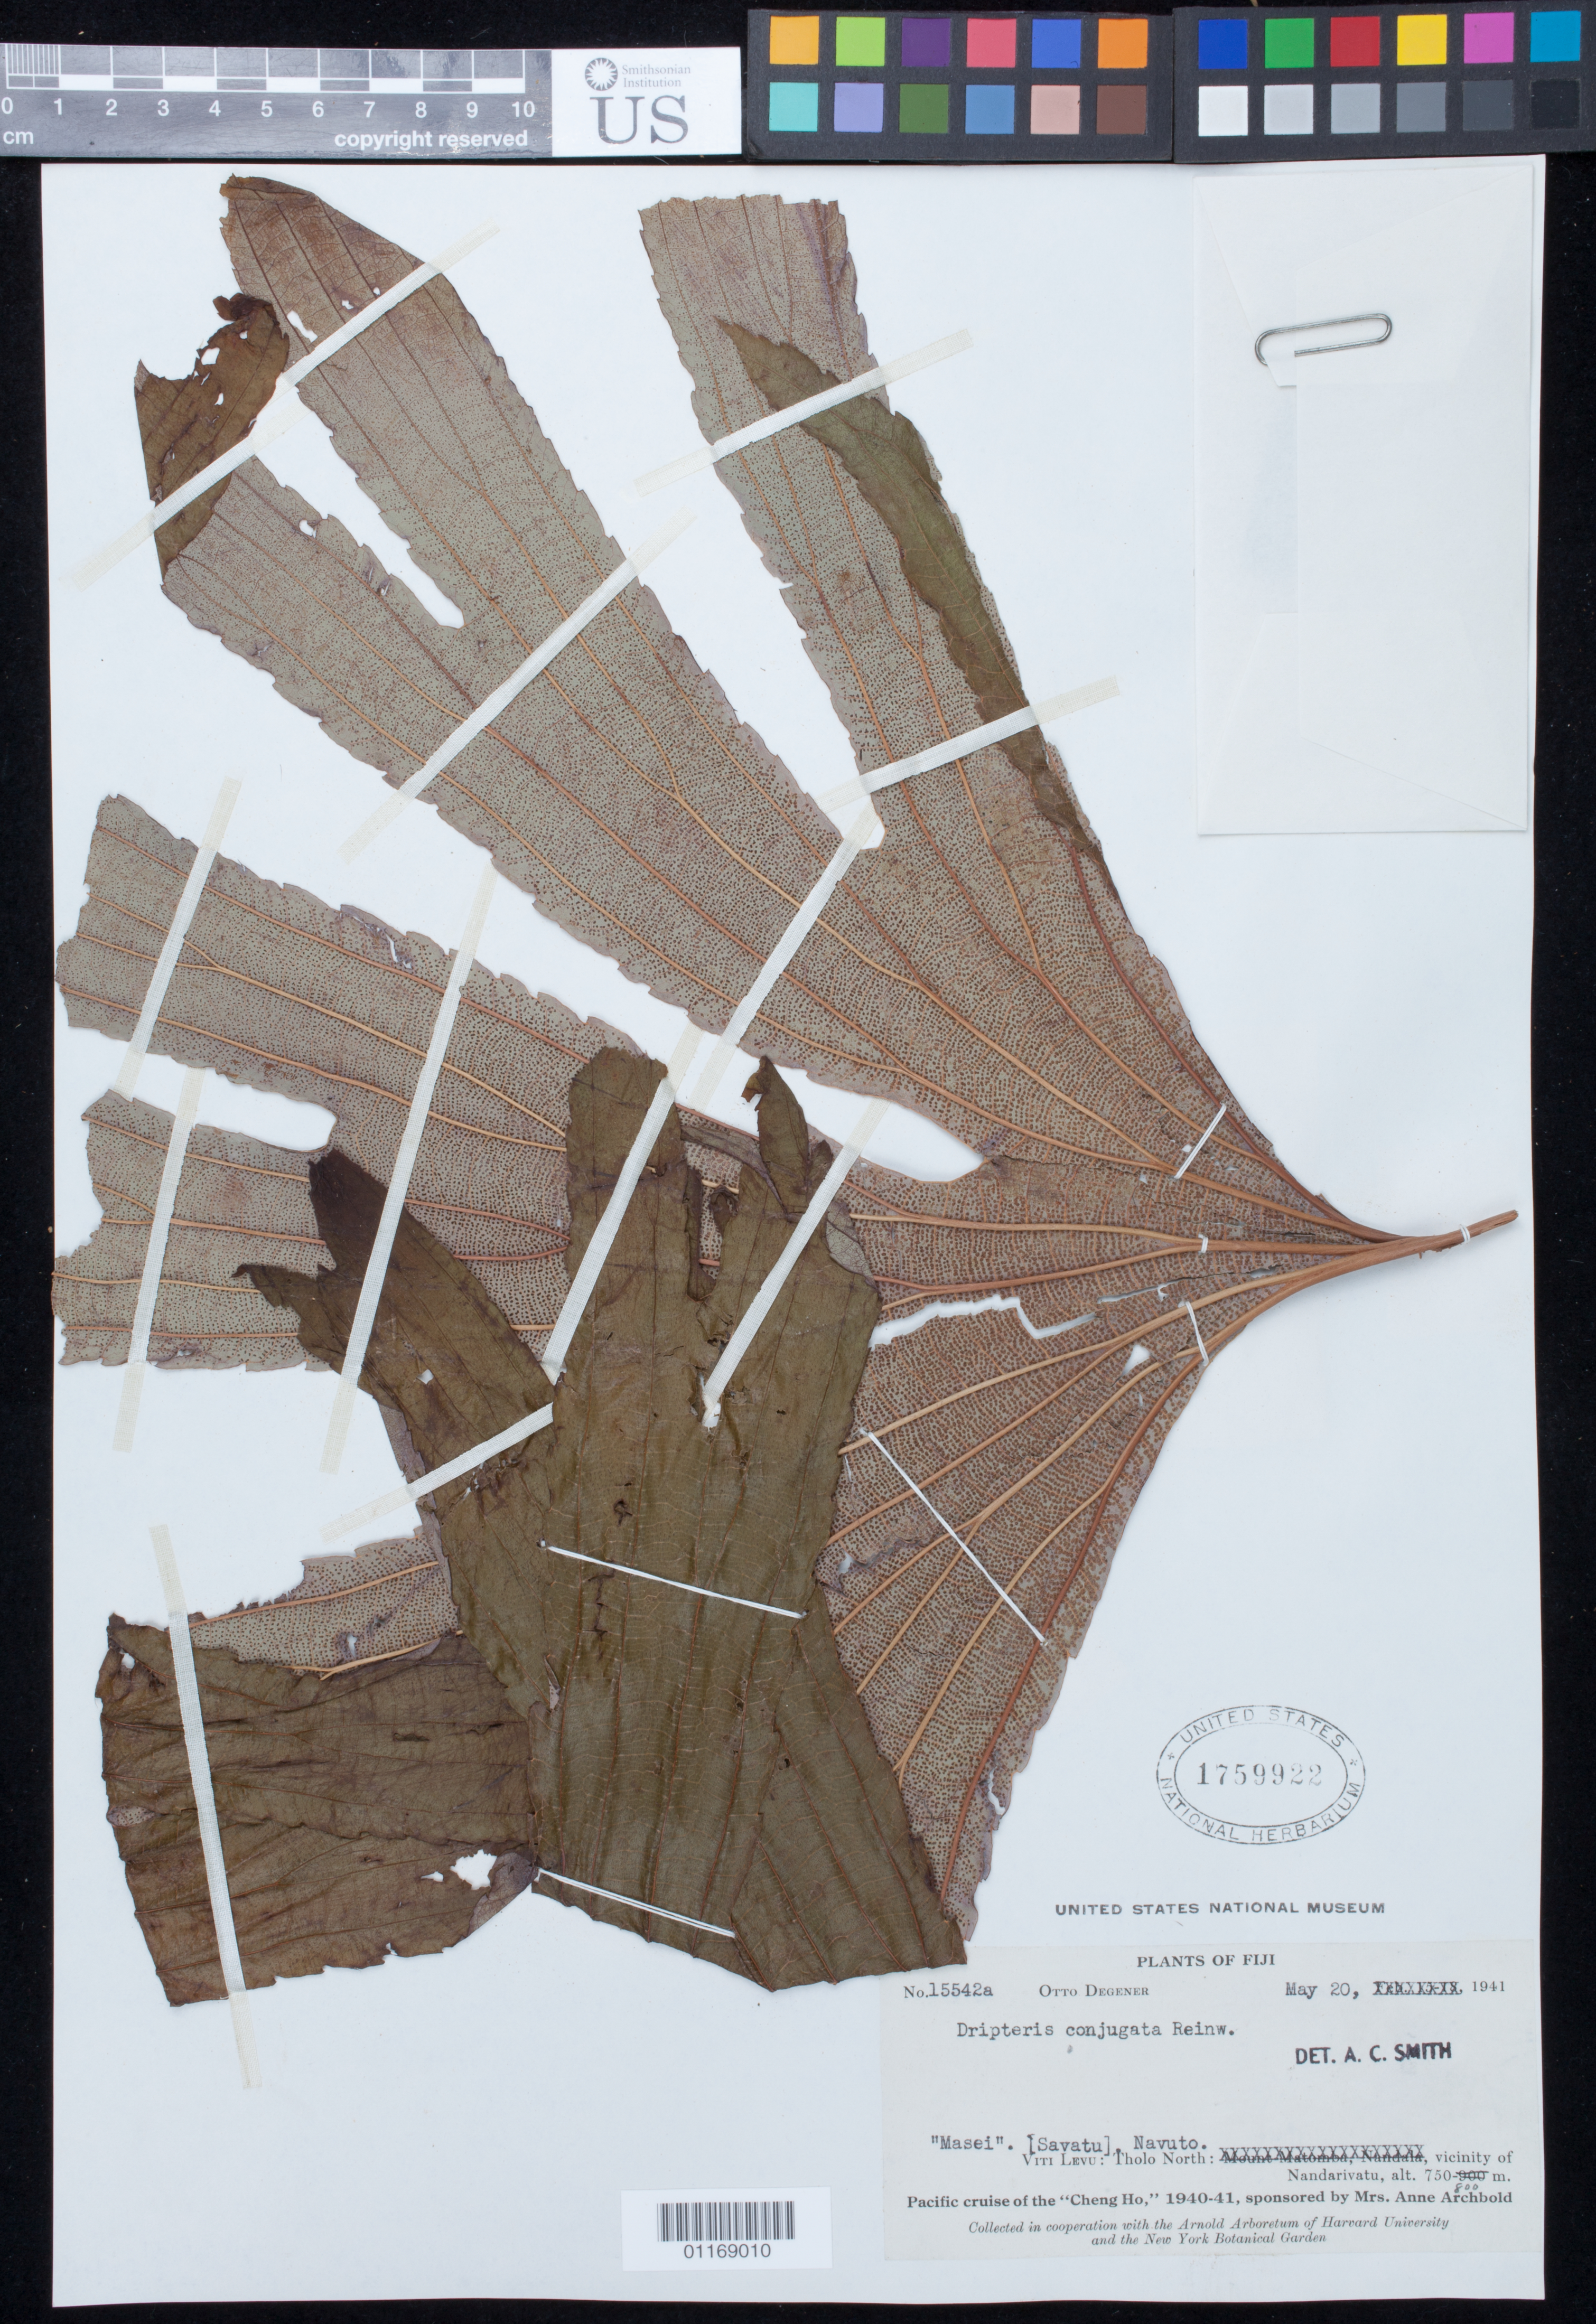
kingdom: Plantae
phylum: Tracheophyta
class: Polypodiopsida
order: Gleicheniales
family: Dipteridaceae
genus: Dipteris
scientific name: Dipteris conjugata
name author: Reinw.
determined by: Smith, A. C.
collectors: O. Degener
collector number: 15542a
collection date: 1941-05-20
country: Fiji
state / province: Tholo North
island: Viti Levu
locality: Vicinity of Nadarivatu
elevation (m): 750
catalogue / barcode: US 1759922